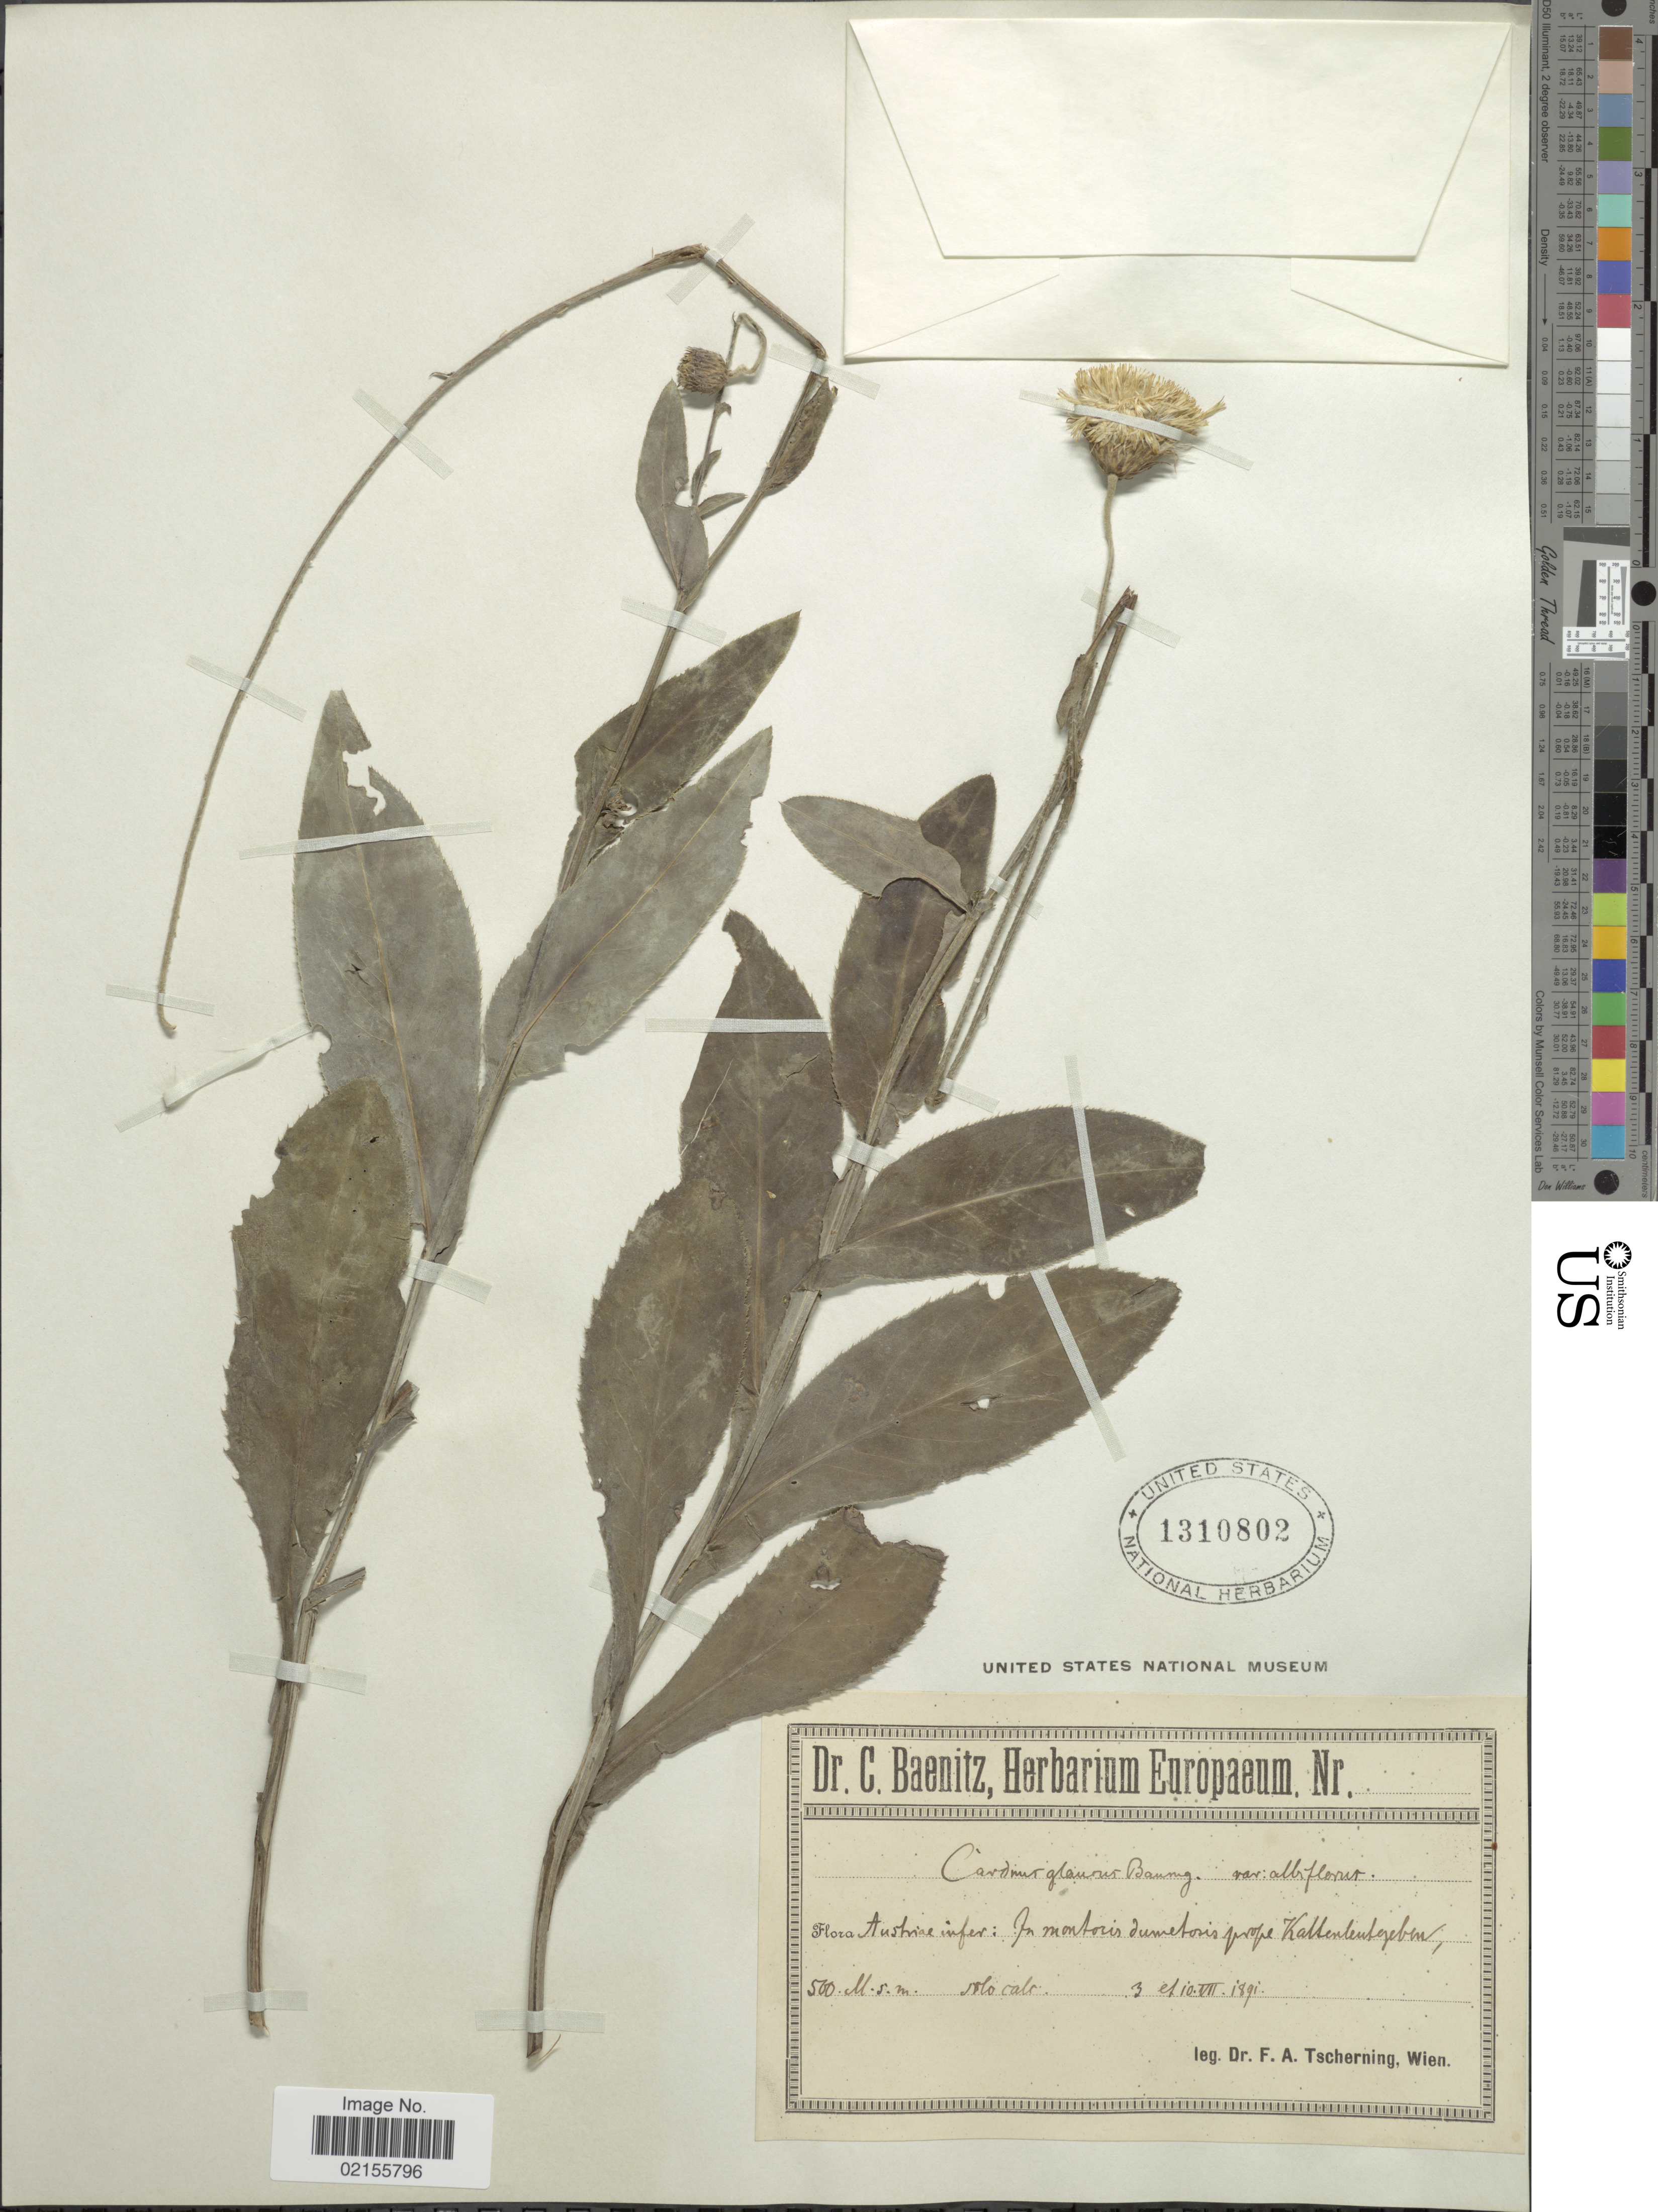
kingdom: Plantae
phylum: Tracheophyta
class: Magnoliopsida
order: Asterales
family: Asteraceae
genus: Carduus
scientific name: Carduus defloratus subsp. glaucus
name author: (Baumg.) Nyman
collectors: F. A. Tscherning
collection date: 1891-07-03/1891-07-10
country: Austria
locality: Austriae infer: In montocis dumetosis prope Kallententgeben [interpreted]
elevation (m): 500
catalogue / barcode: US 1310802